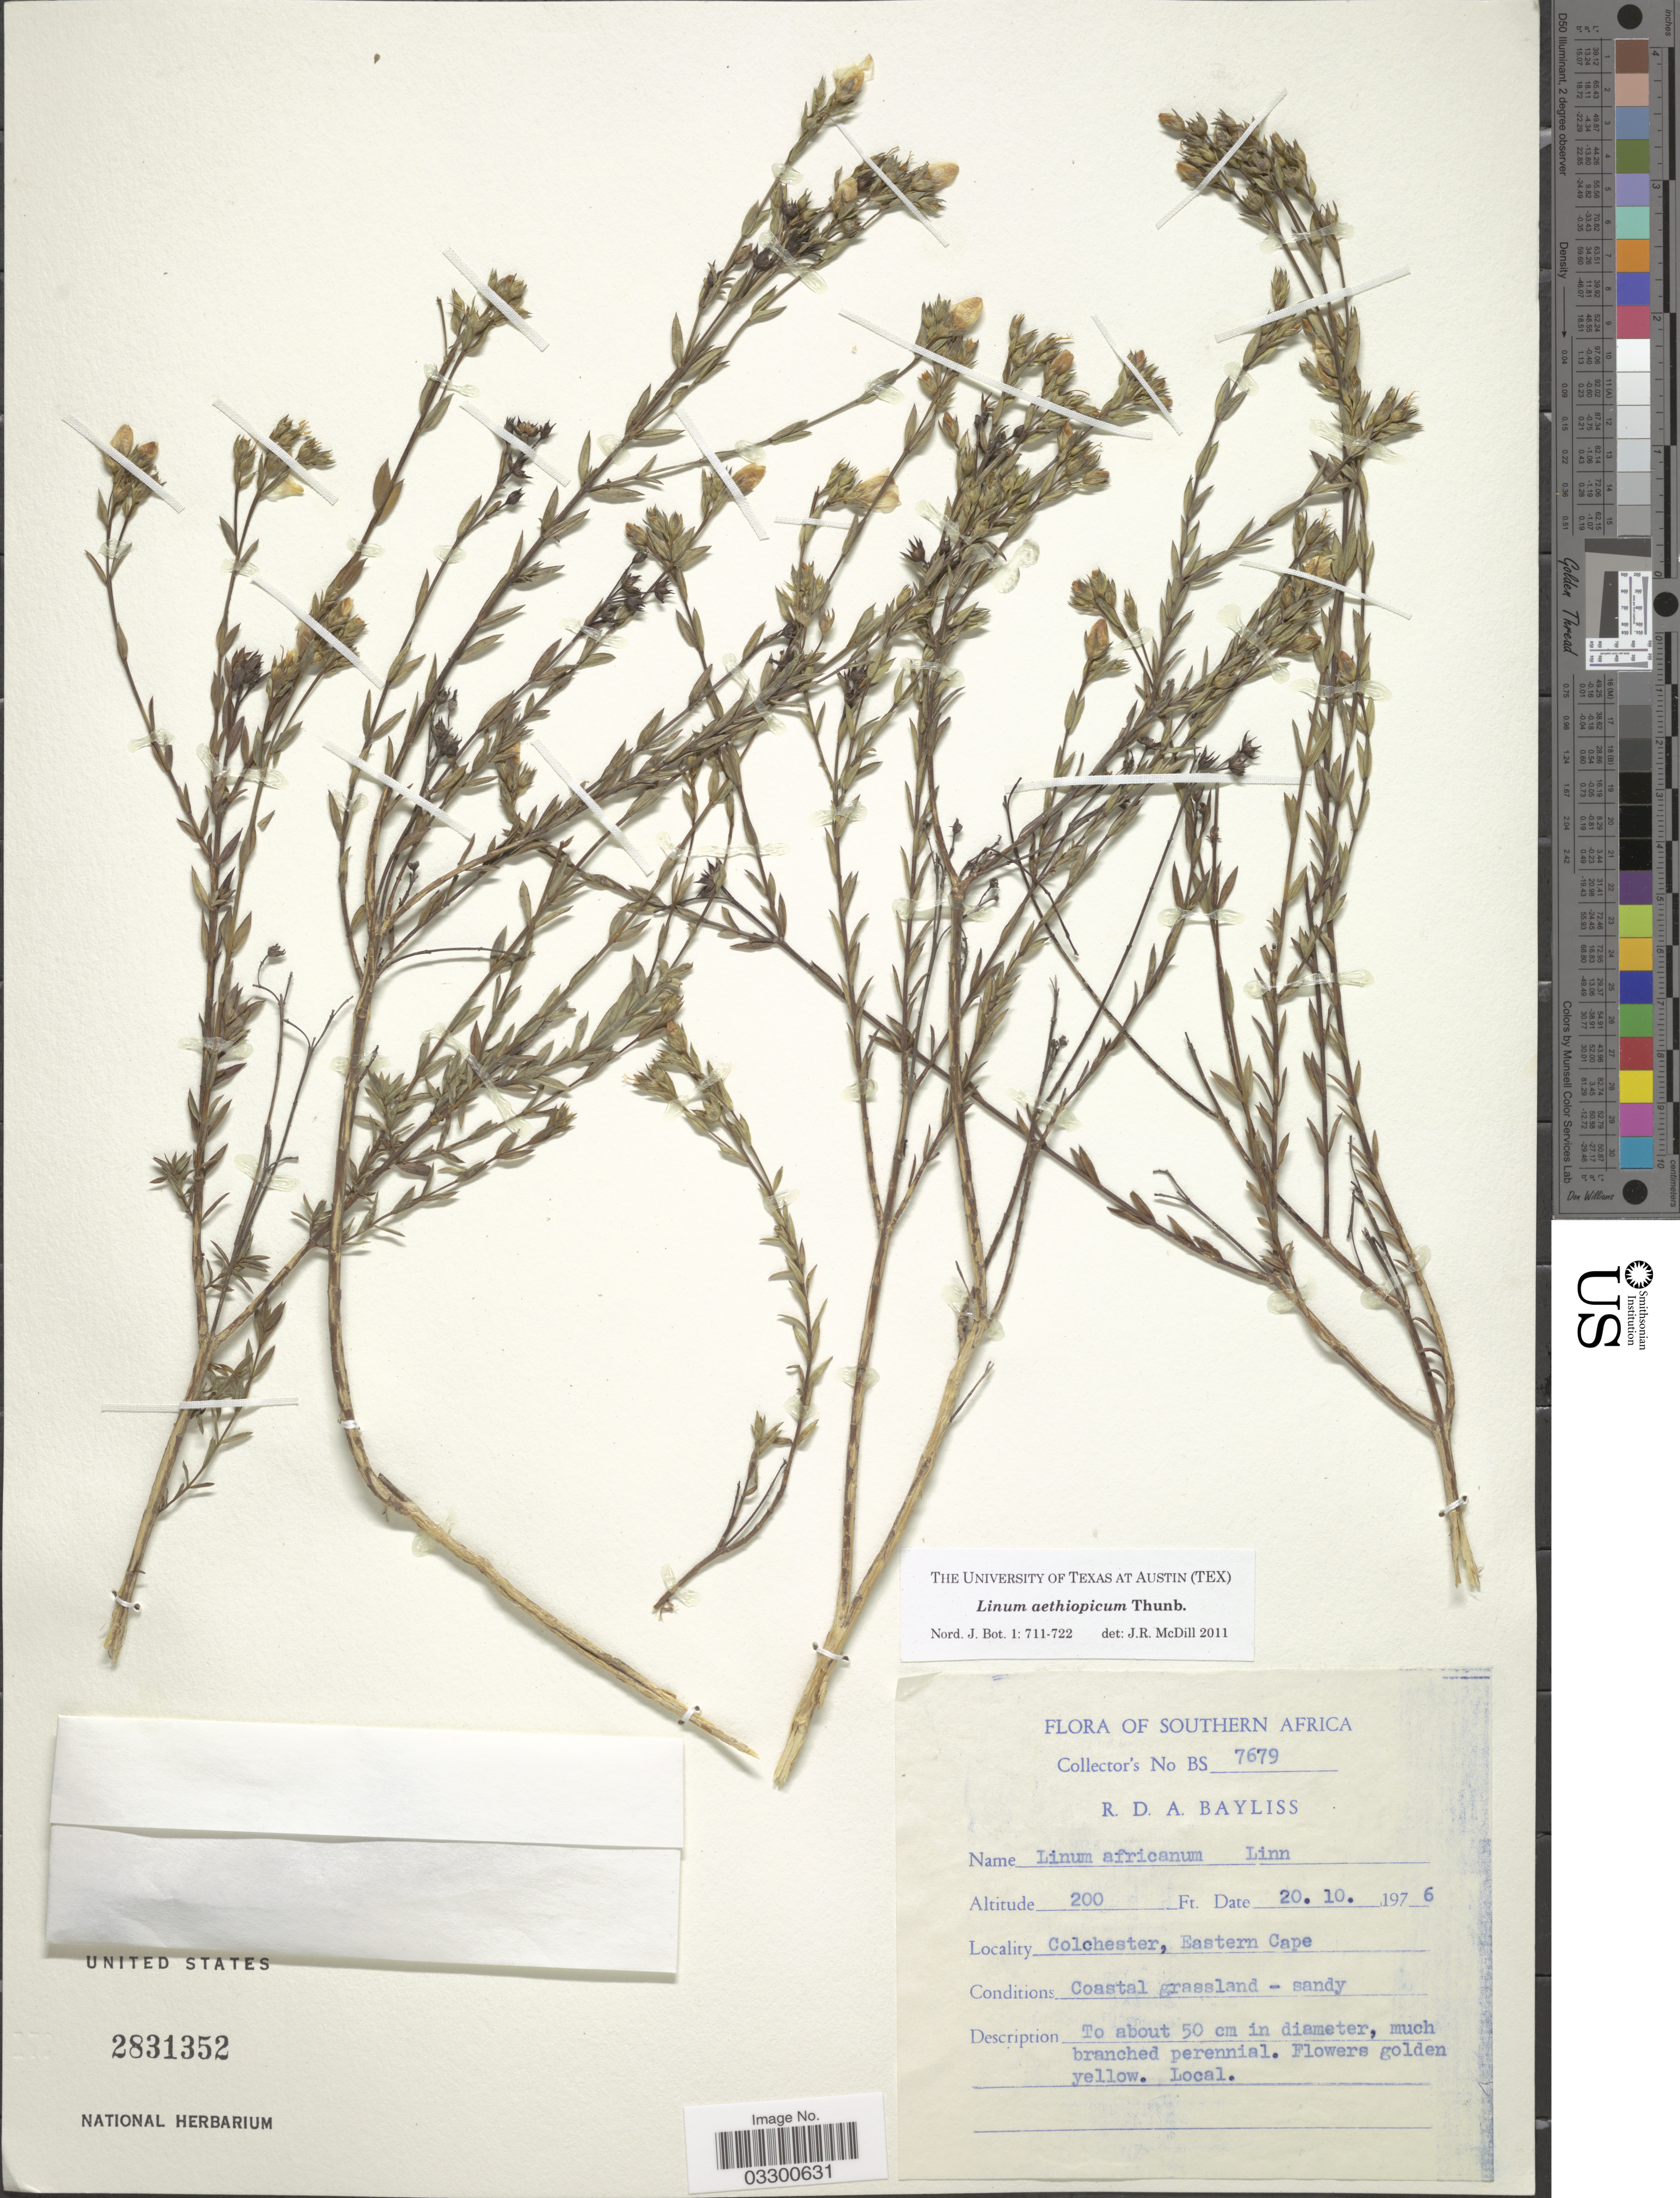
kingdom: Plantae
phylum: Tracheophyta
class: Magnoliopsida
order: Malpighiales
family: Linaceae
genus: Linum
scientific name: Linum aethiopicum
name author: Thunb.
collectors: R. Bayliss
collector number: BS7679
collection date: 1976-10-20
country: South Africa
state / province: Eastern Cape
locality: Southern Africa. Colchester.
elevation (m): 61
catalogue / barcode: US 2831352